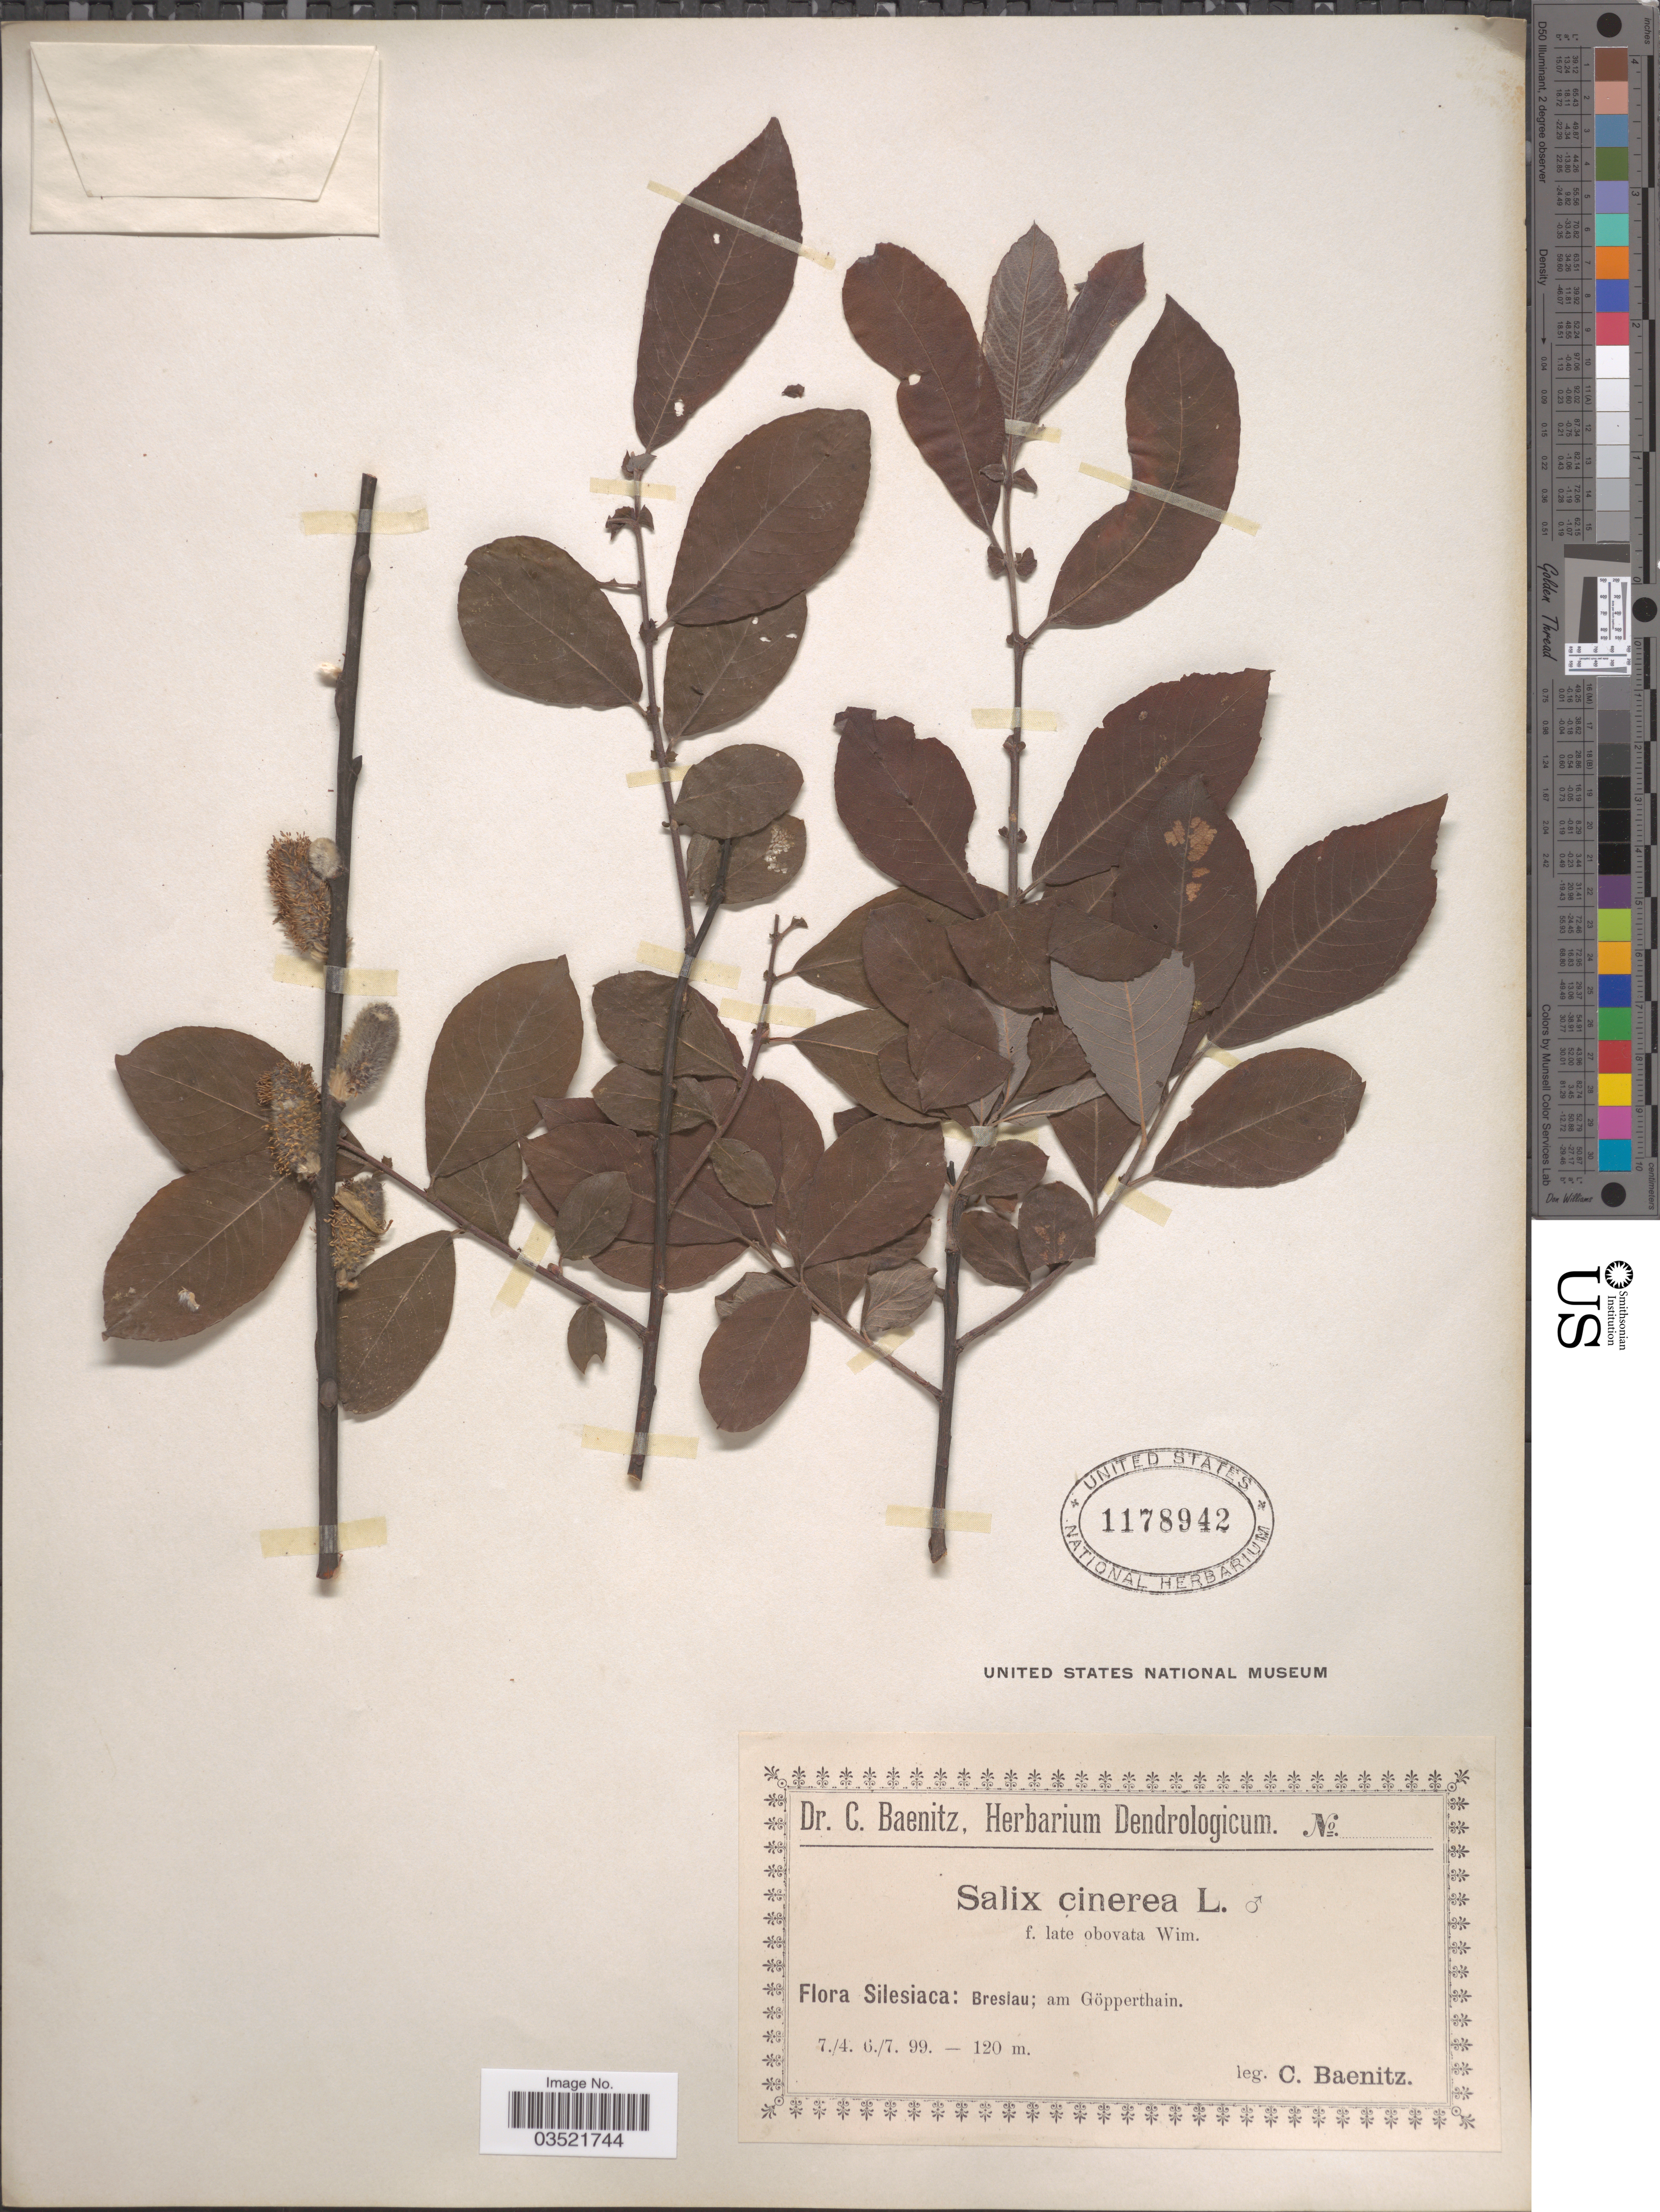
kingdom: Plantae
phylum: Tracheophyta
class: Magnoliopsida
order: Malpighiales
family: Salicaceae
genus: Salix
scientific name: Salix cinerea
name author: L.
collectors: C. G. Baenitz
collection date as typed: Transcribed d/m/y: 7/4/99 to 6/7/99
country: Poland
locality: Silesiaca: Breslau; am Göpperthain.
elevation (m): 120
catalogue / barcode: US 1178942